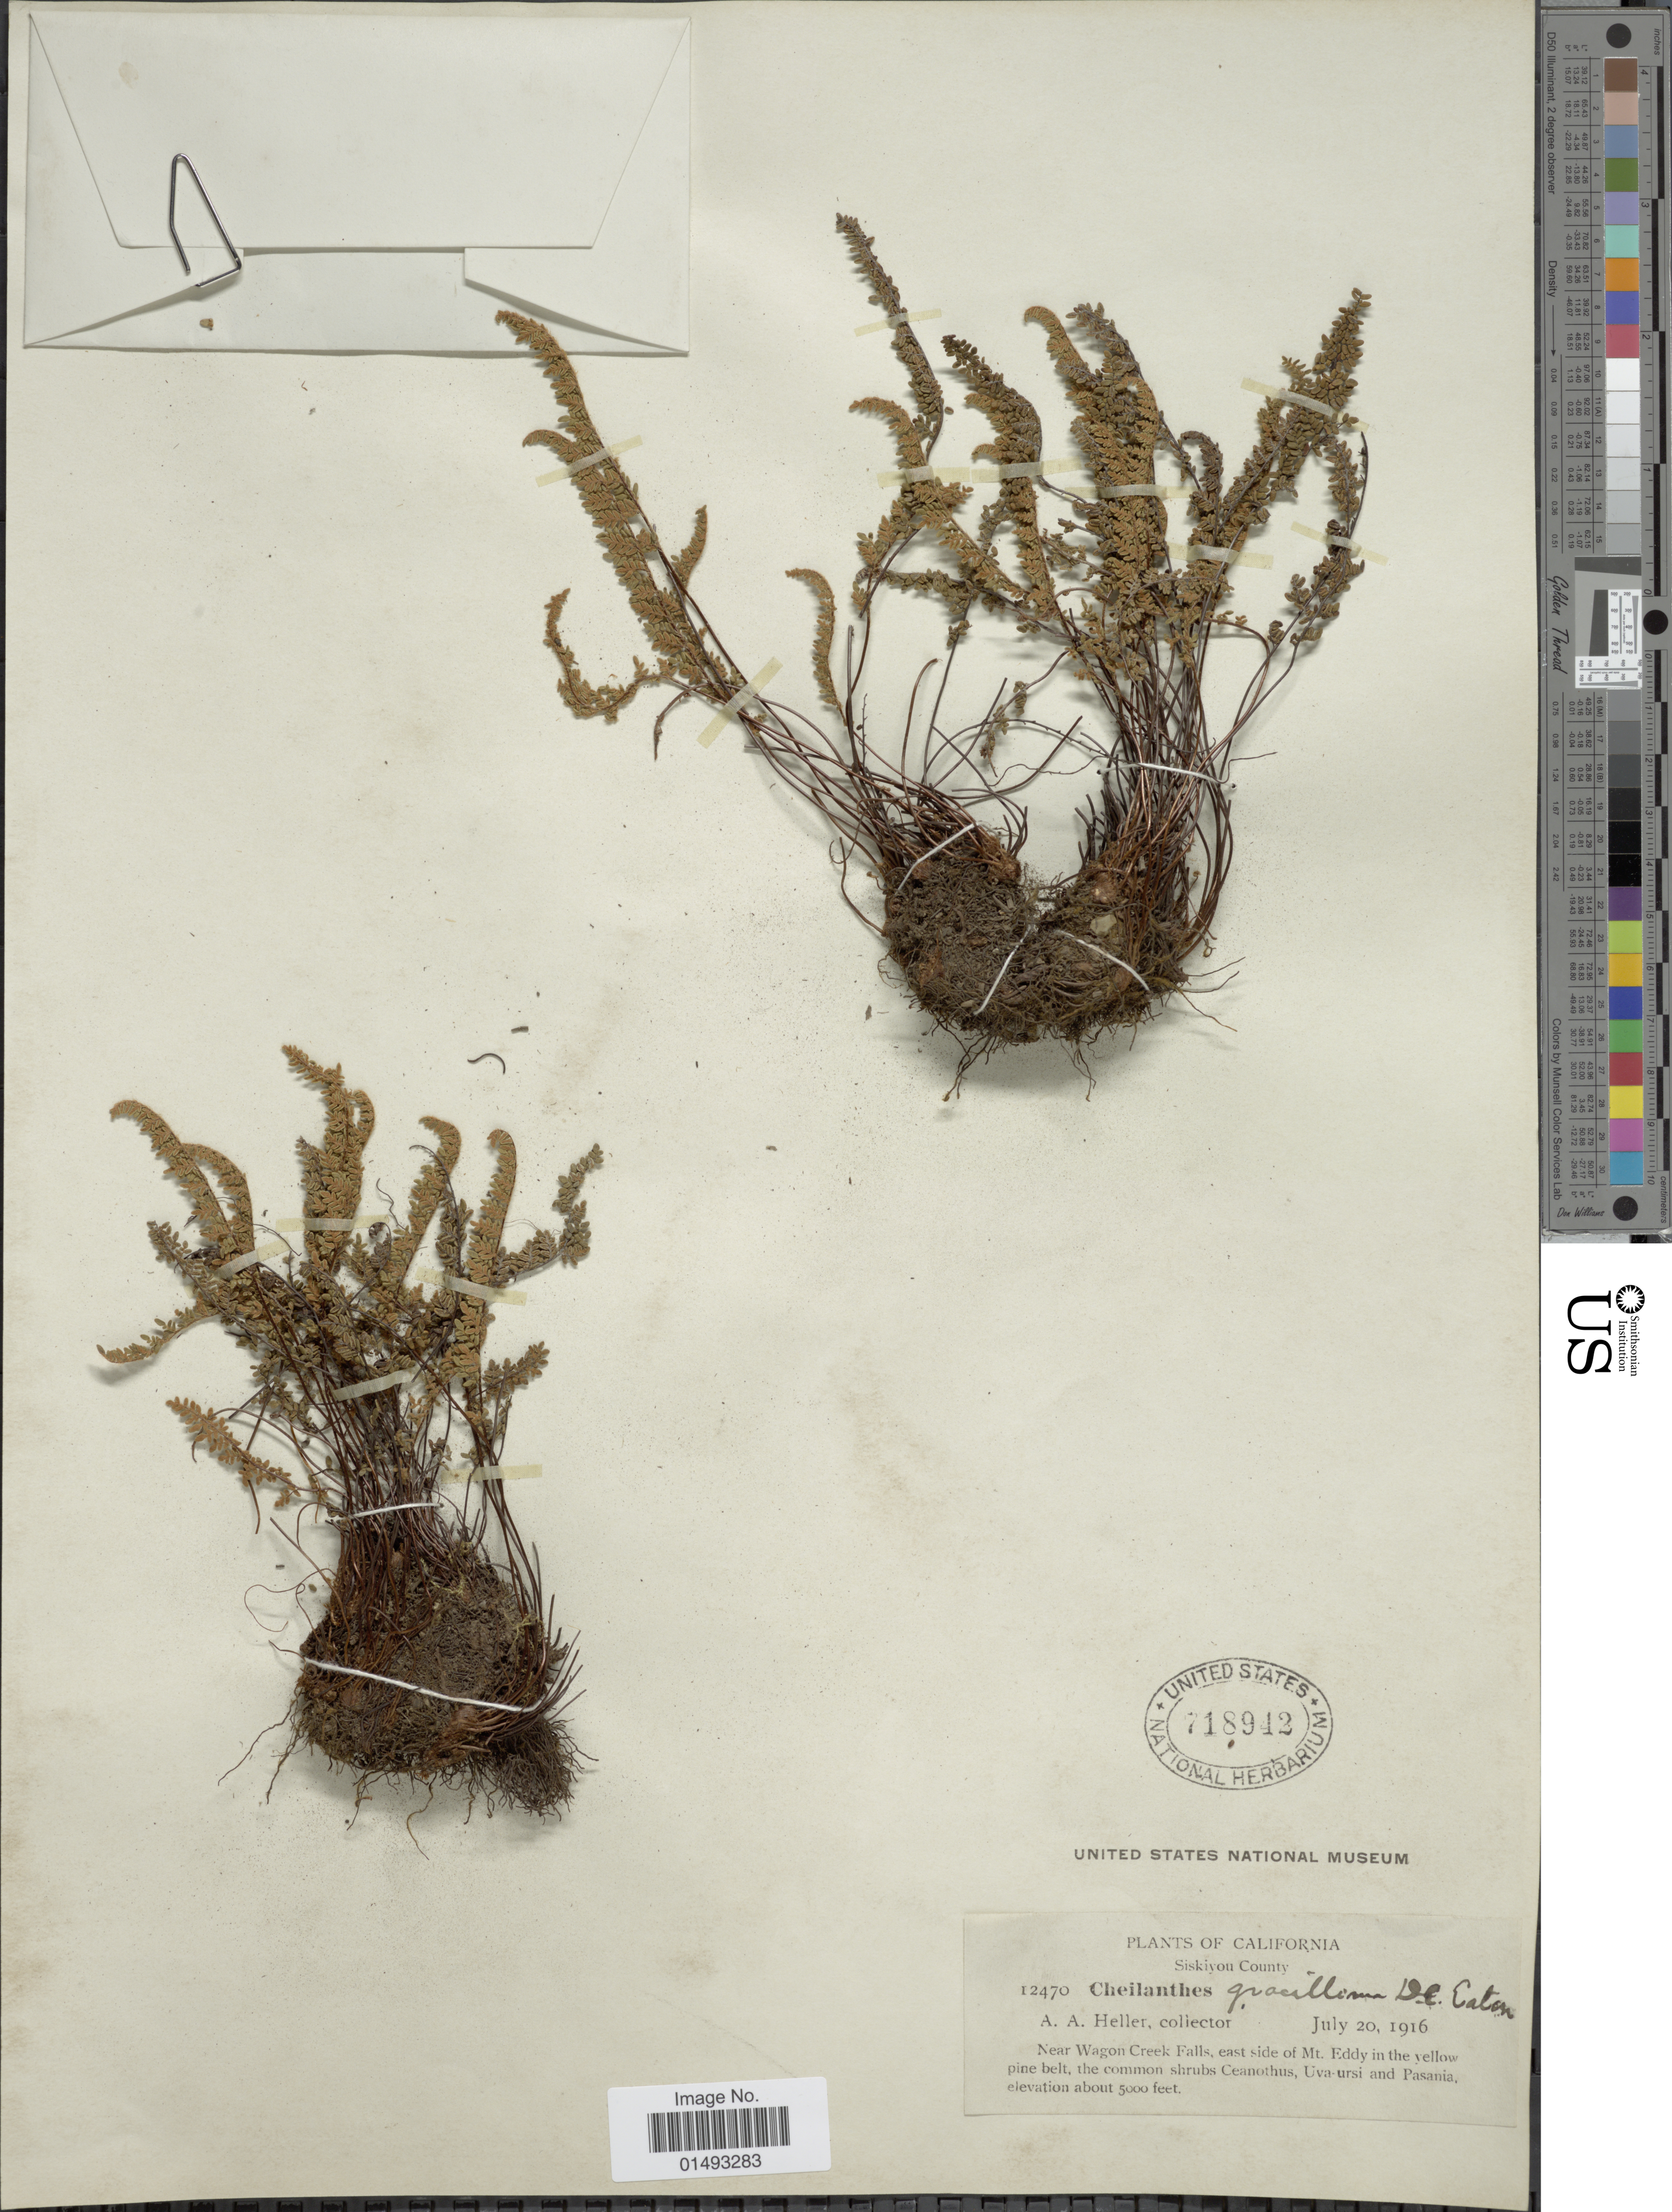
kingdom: Plantae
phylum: Tracheophyta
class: Polypodiopsida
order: Polypodiales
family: Pteridaceae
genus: Myriopteris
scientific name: Myriopteris gracillima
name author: (D.C. Eaton) J. Sm.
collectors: A. A. Heller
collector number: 12470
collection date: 1916-07-20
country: United States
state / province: California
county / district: Siskiyou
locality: Siskiyou County, Near Wagon Creek Falls, east of Mt Eddy in the yellow pine belt, the Common shrubs Ceanthus, Uva-usi and Pasania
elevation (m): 1524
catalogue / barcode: US 718942